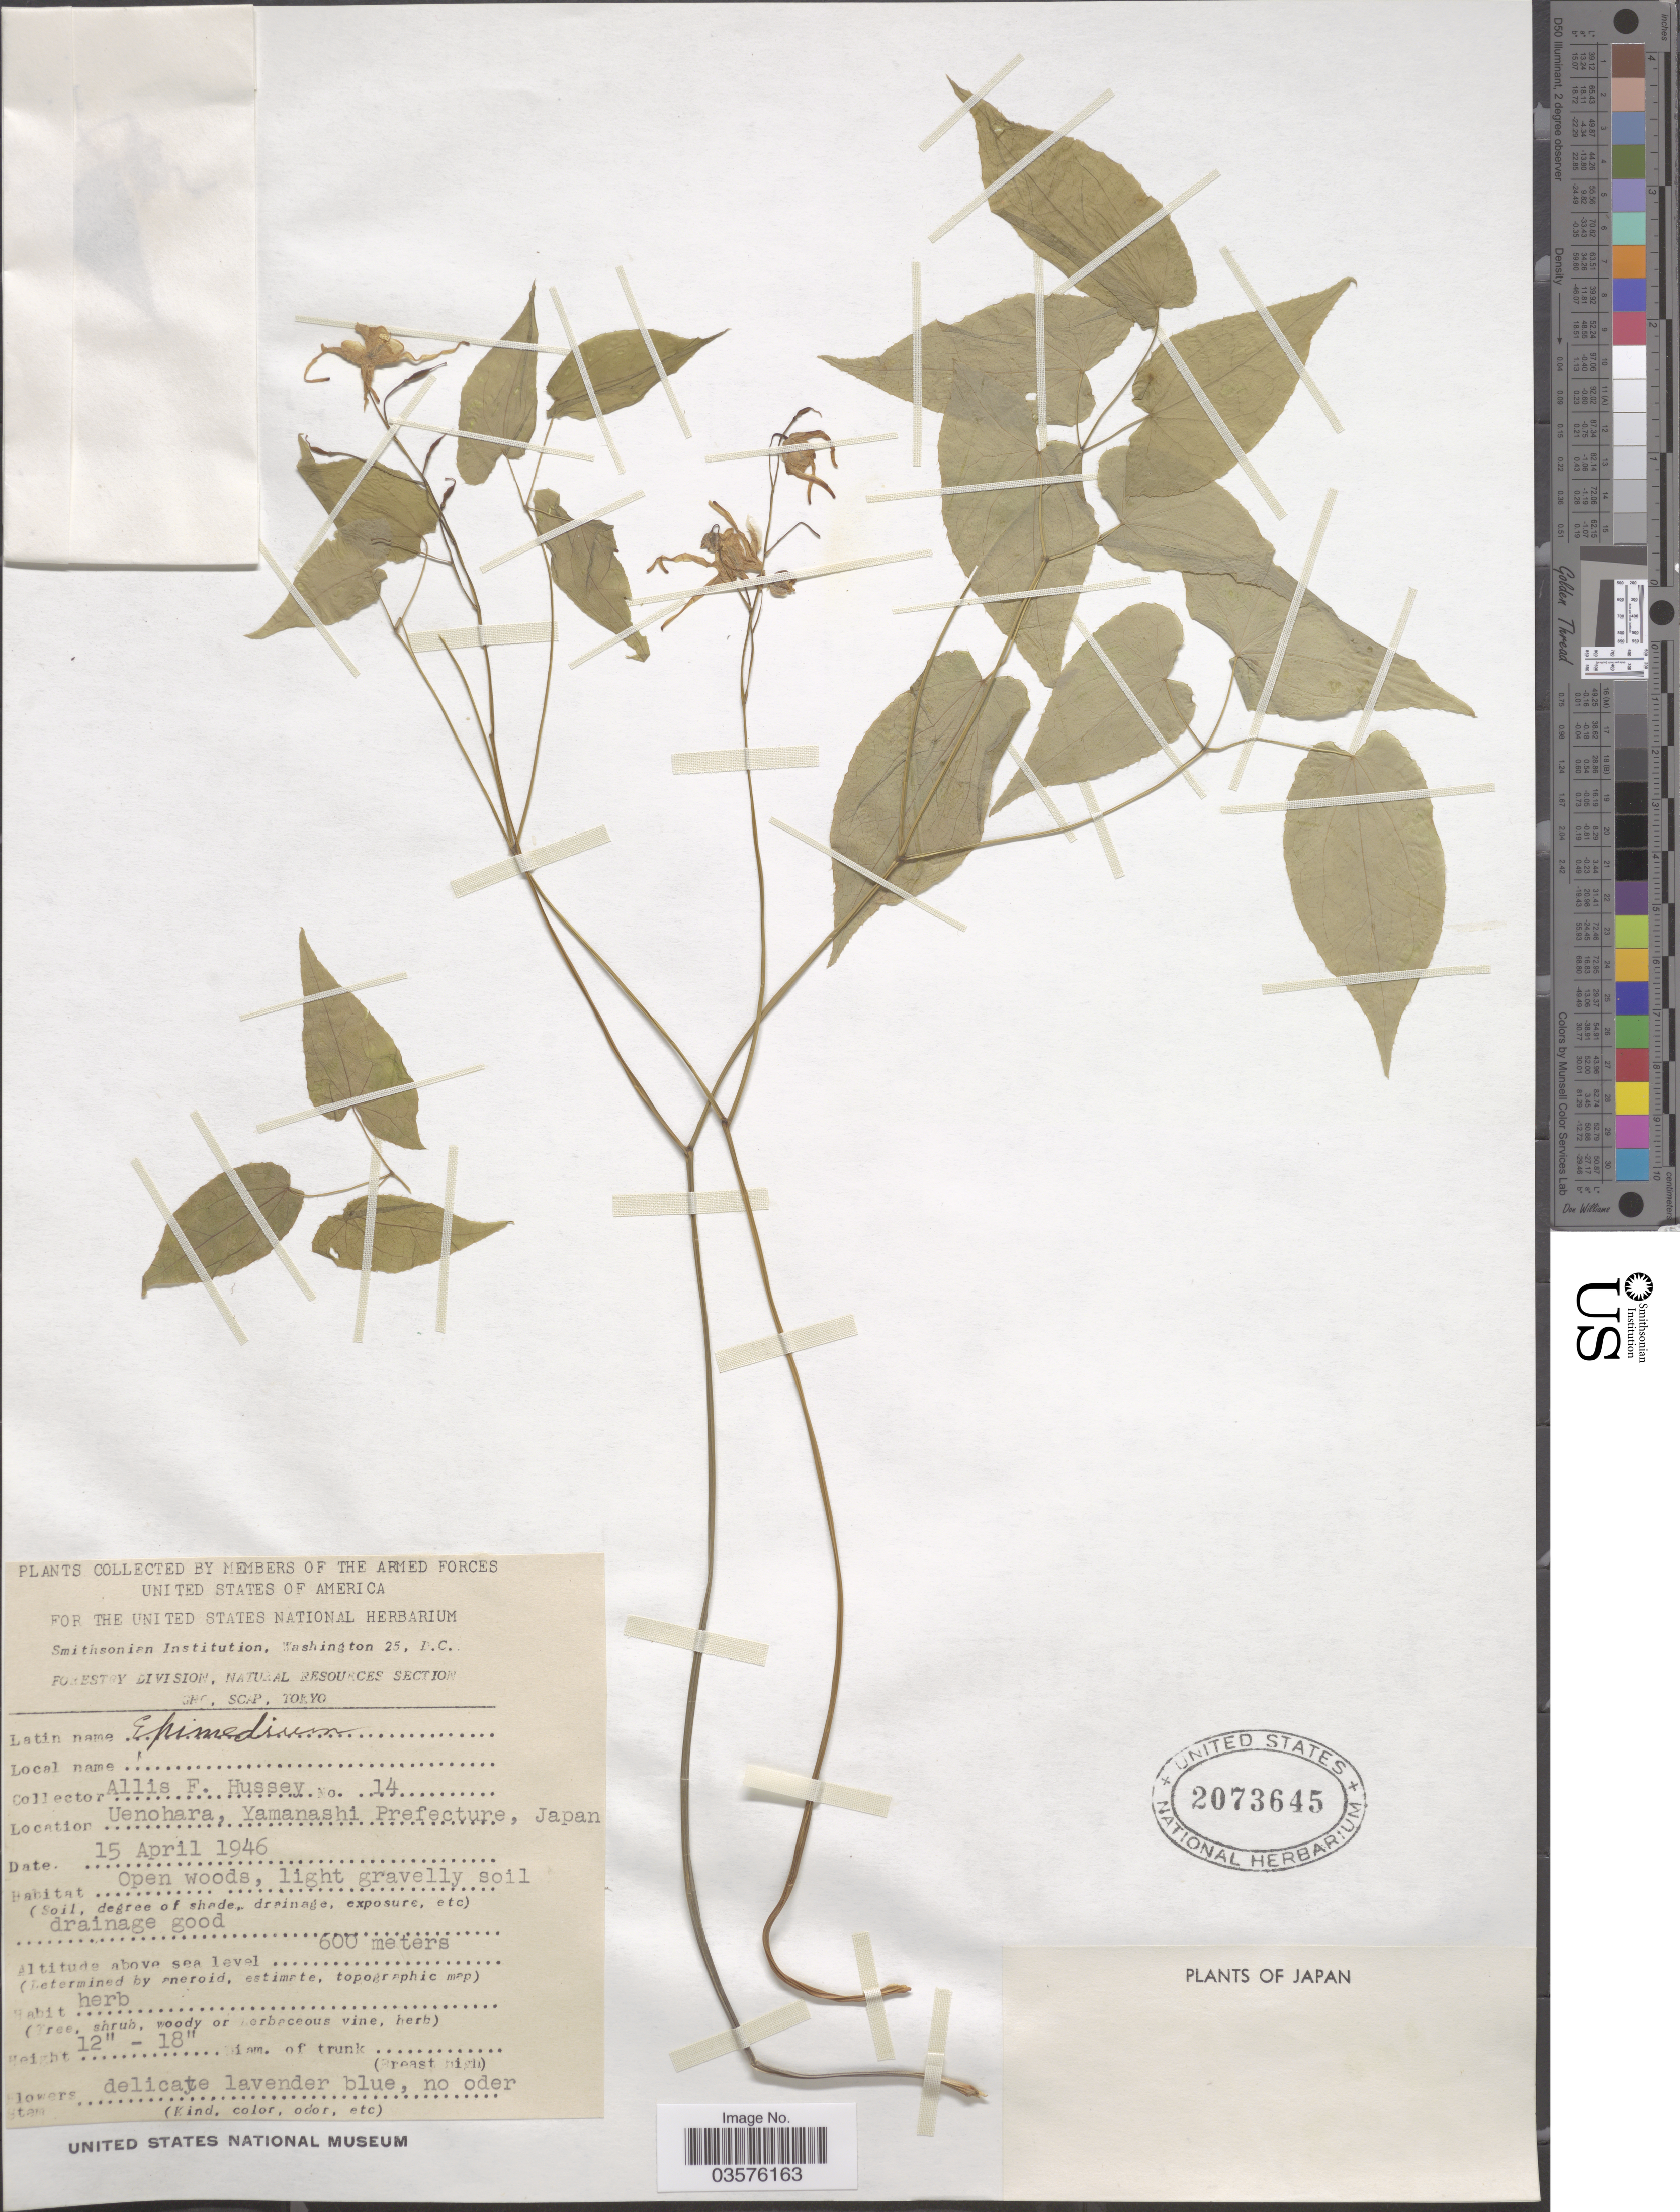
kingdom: Plantae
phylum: Tracheophyta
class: Magnoliopsida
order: Ranunculales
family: Berberidaceae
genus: Epimedium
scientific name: Epimedium sp.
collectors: A. Hussey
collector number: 14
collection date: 1946-04-15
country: Japan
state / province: Yamanasi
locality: Uenohara, Yamanashi Prefecture.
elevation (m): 600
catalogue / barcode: US 2073645